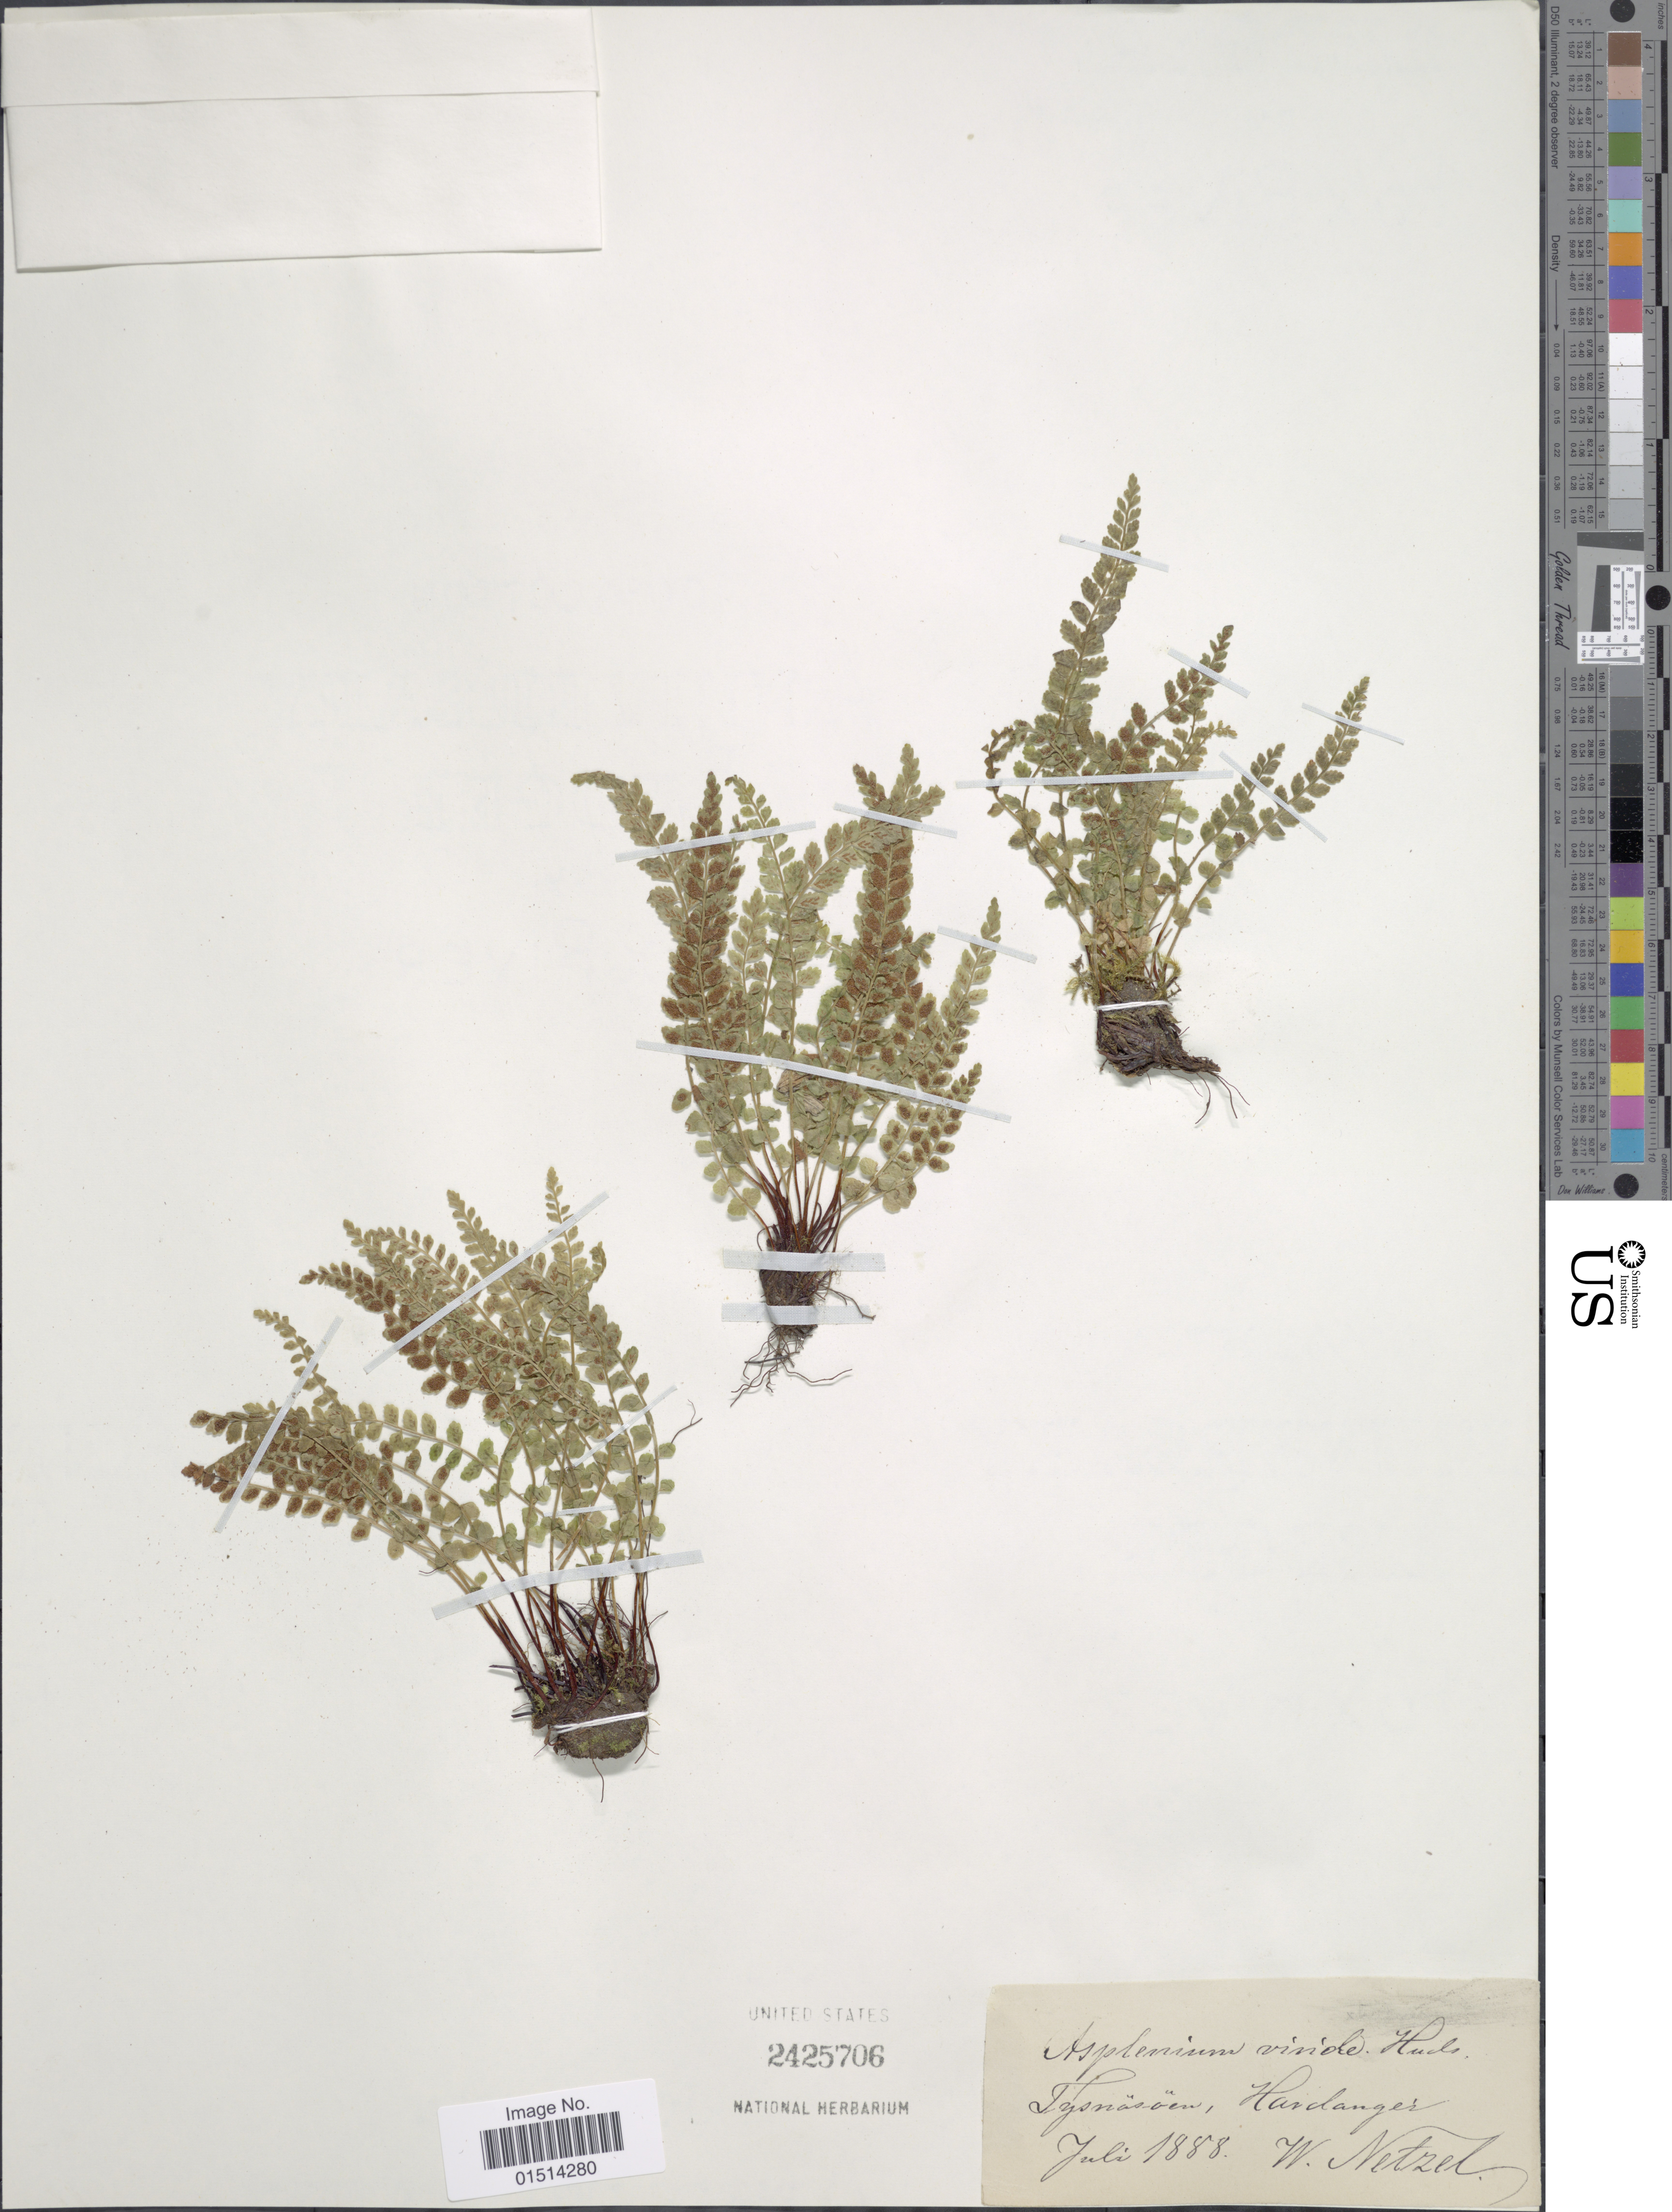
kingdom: Plantae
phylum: Tracheophyta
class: Polypodiopsida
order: Polypodiales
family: Aspleniaceae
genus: Asplenium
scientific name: Asplenium viride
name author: Huds.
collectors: W. Netzel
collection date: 1888-07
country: Norway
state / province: Hordaland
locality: Tysnasoen, Hardanger.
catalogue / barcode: US 2425706